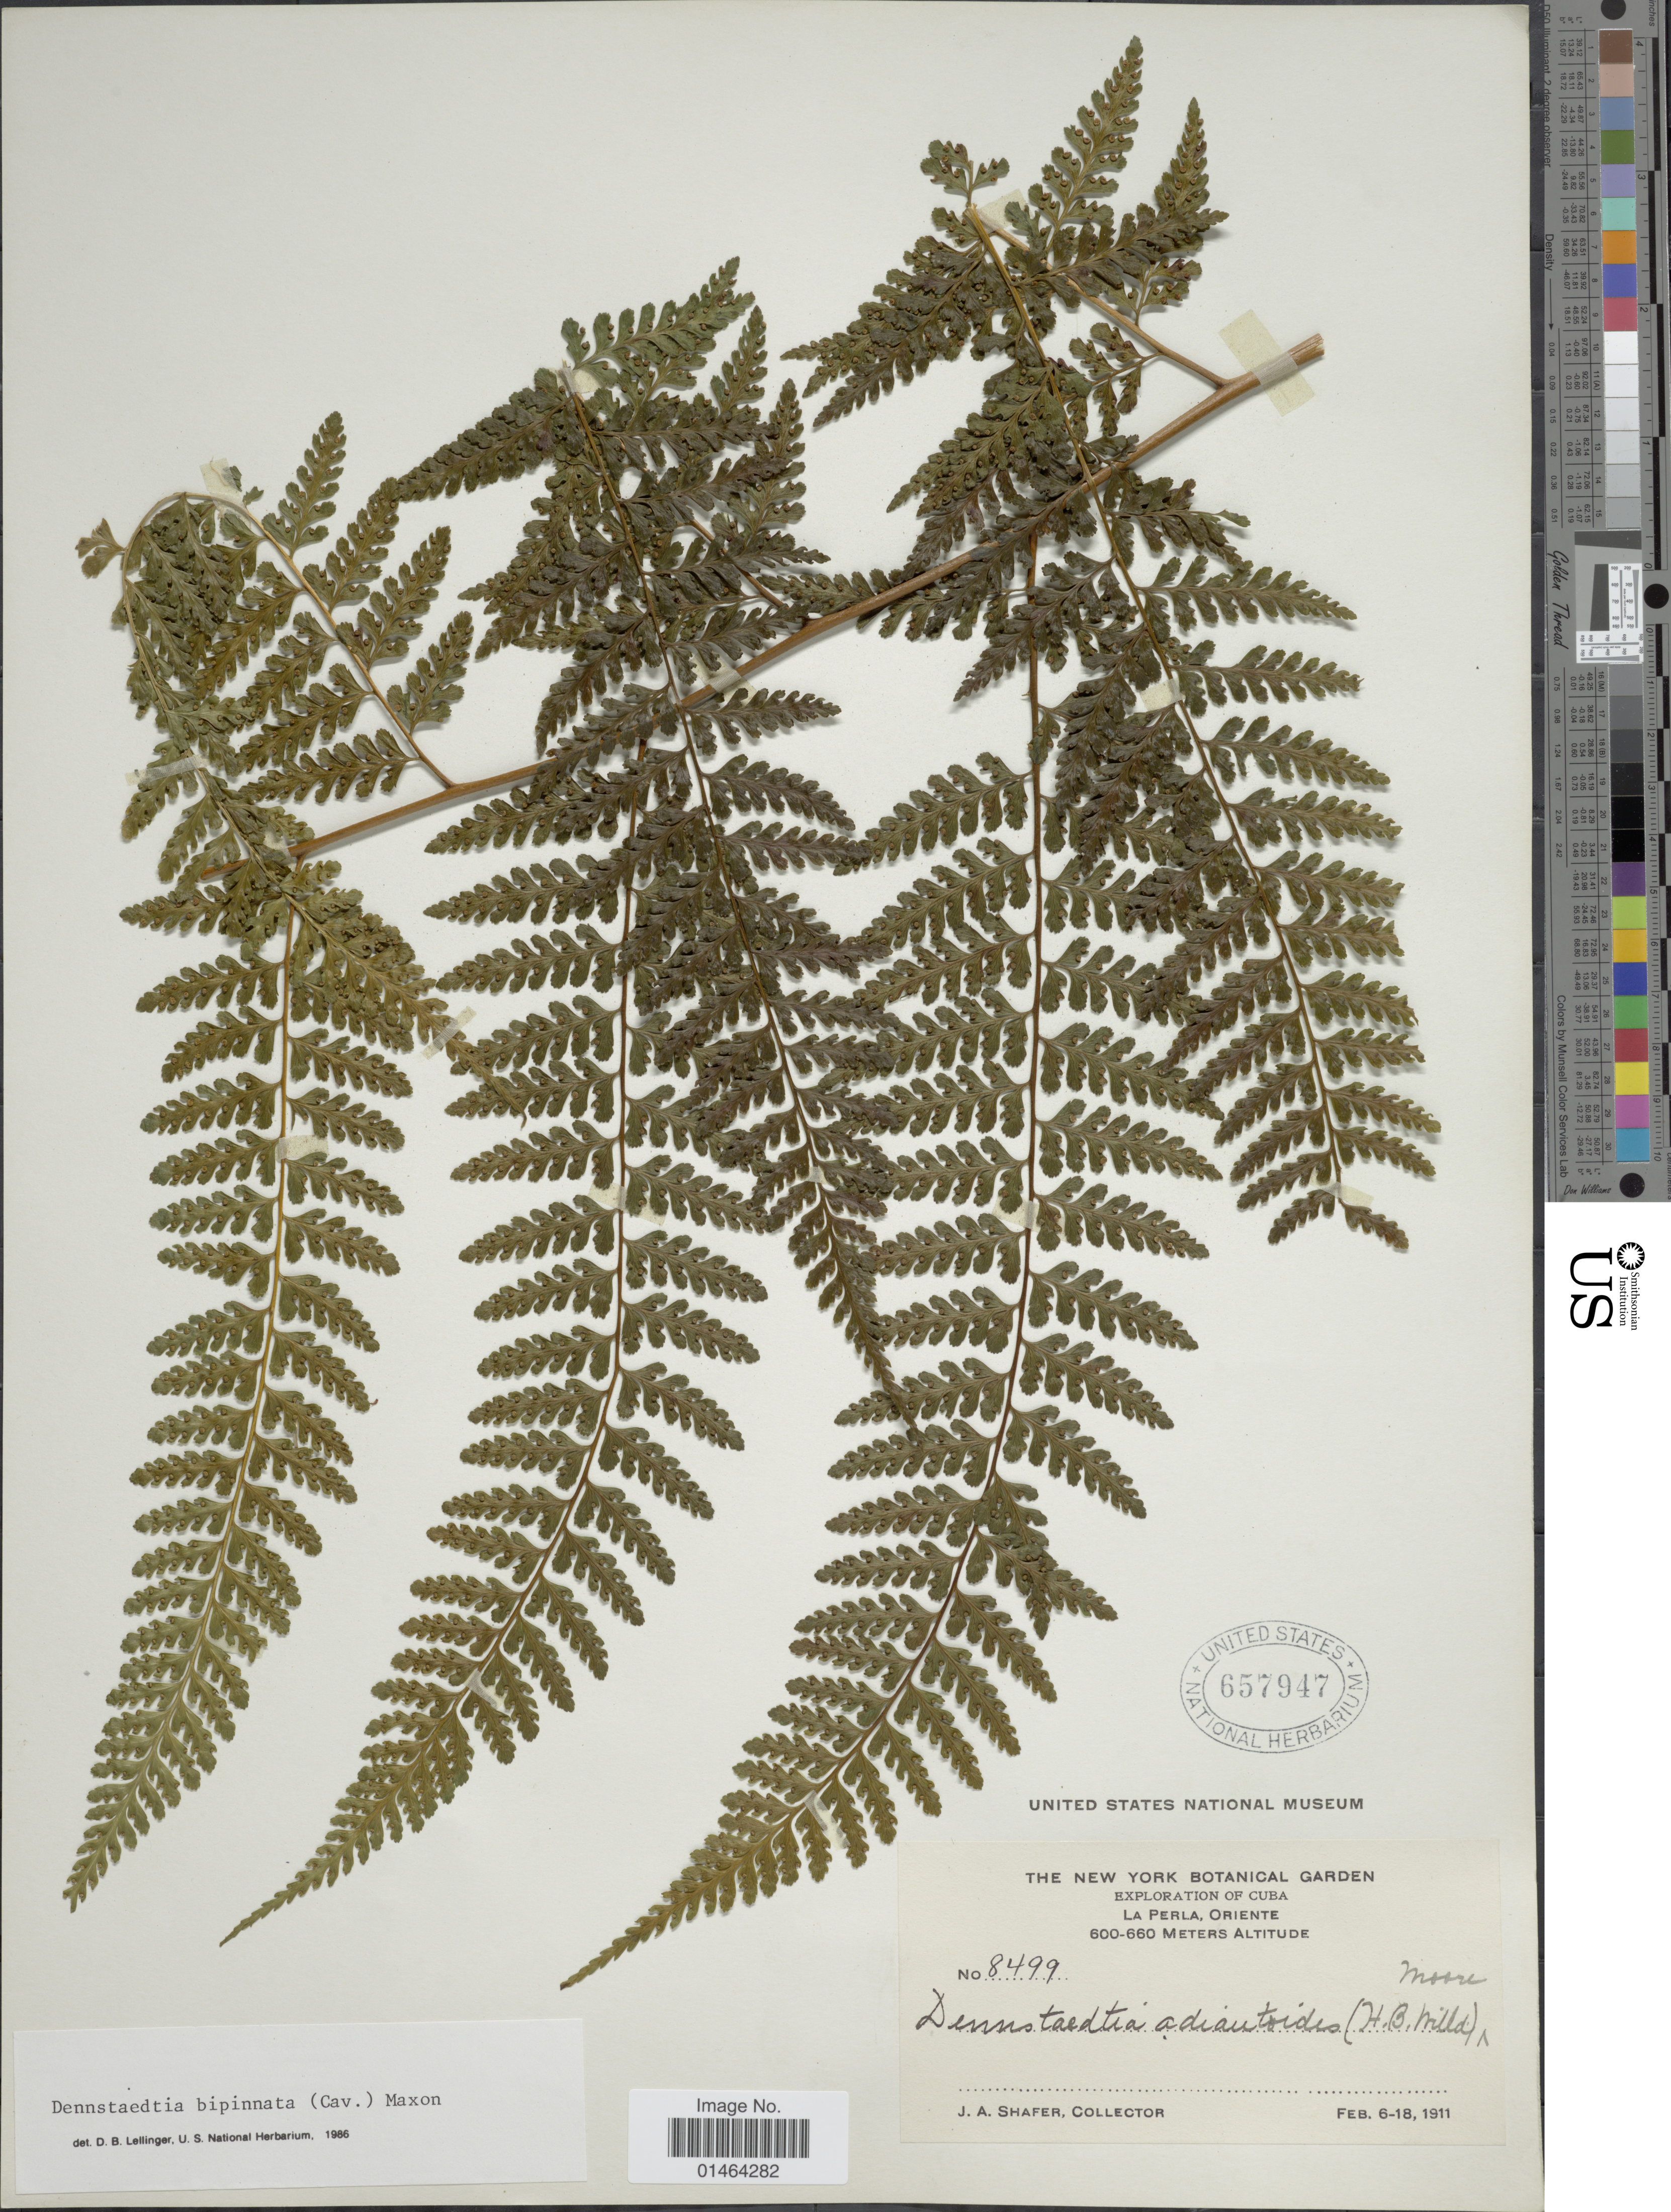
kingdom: Plantae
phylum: Tracheophyta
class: Polypodiopsida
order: Polypodiales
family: Dennstaedtiaceae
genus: Dennstaedtia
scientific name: Dennstaedtia bipinnata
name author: (Cav.) Maxon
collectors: J. A. Shafer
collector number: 8499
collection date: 1911-02-06/1911-02-18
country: Cuba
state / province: Oriente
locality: La Perla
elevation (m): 600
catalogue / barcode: US 657947